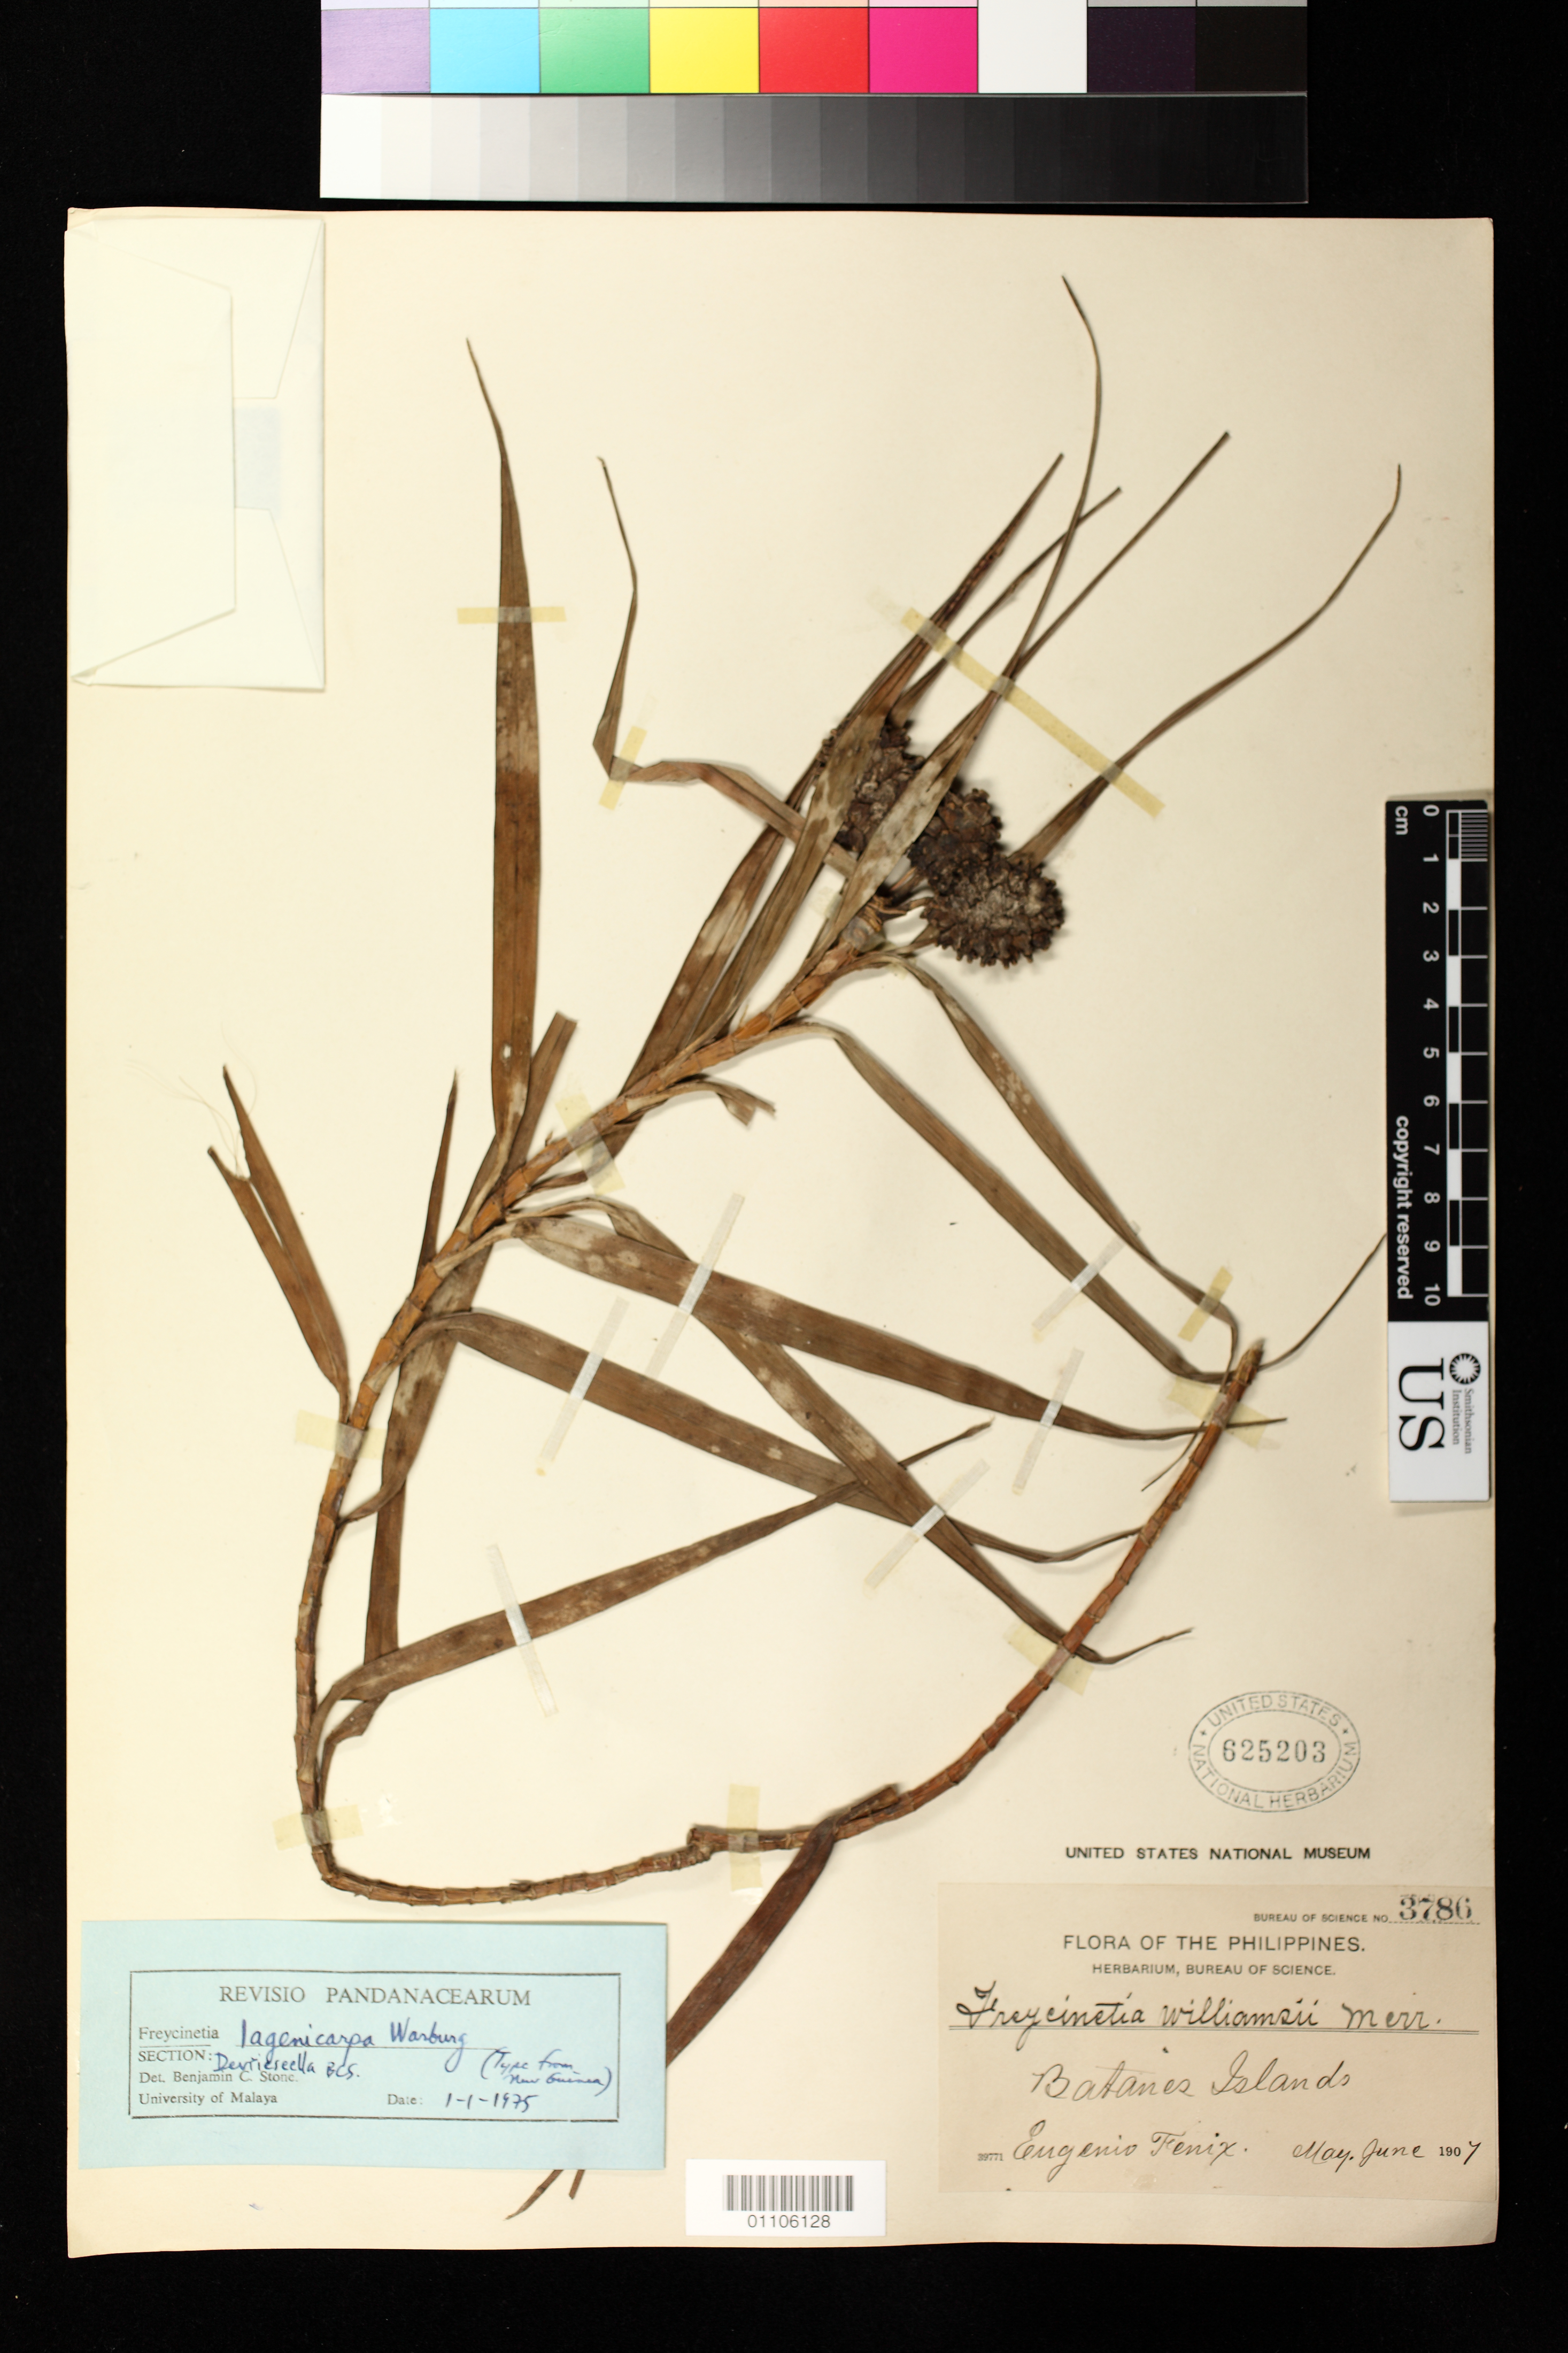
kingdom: Plantae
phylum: Tracheophyta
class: Liliopsida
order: Pandanales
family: Pandanaceae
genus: Freycinetia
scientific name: Freycinetia williamsii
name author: Merr.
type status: Isotype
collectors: E. Fénix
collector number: Bur. Sci. 3786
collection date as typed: Jun 1907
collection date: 1907-06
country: Philippines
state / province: Cagayan Valley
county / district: Batanes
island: Batan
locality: Batanes Islands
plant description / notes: Not found in type herbarium as of March 2005. Still missing, July 2013.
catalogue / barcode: US 625203